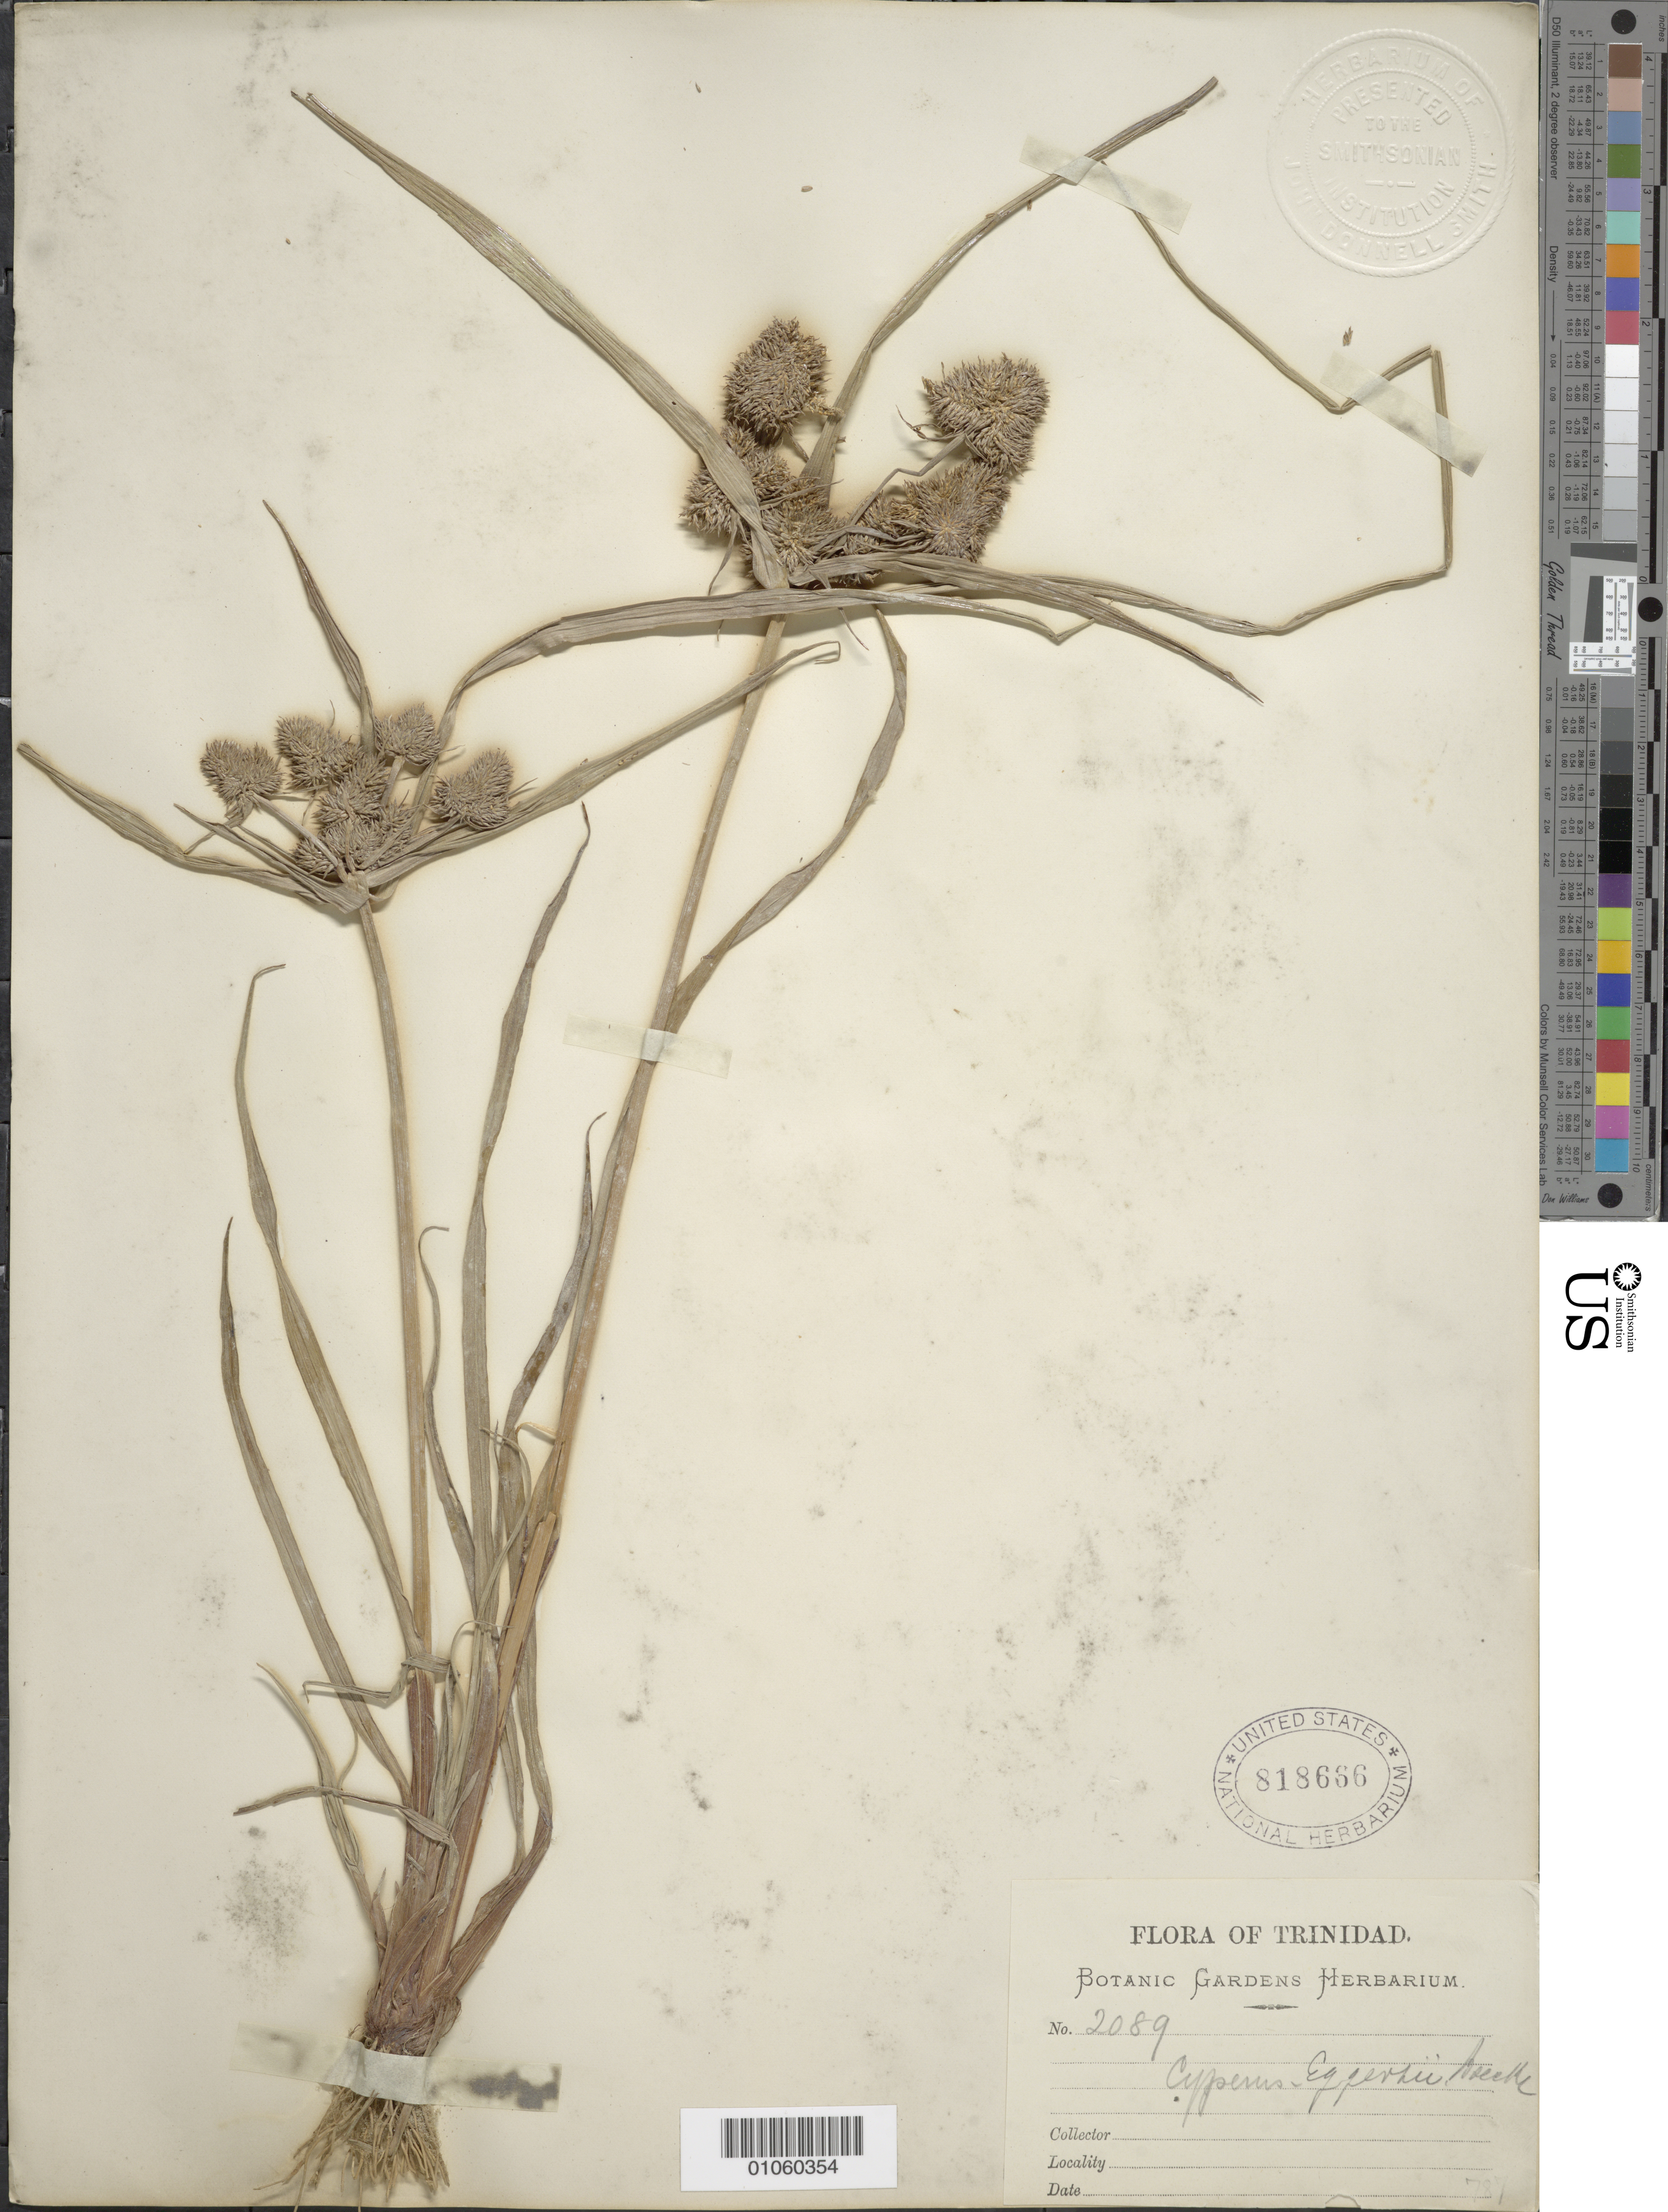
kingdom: Plantae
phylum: Tracheophyta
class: Liliopsida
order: Poales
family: Cyperaceae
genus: Cyperus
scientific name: Cyperus eggersii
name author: Boeckeler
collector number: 2089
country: Trinidad and Tobago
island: Trinidad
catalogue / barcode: US 818666